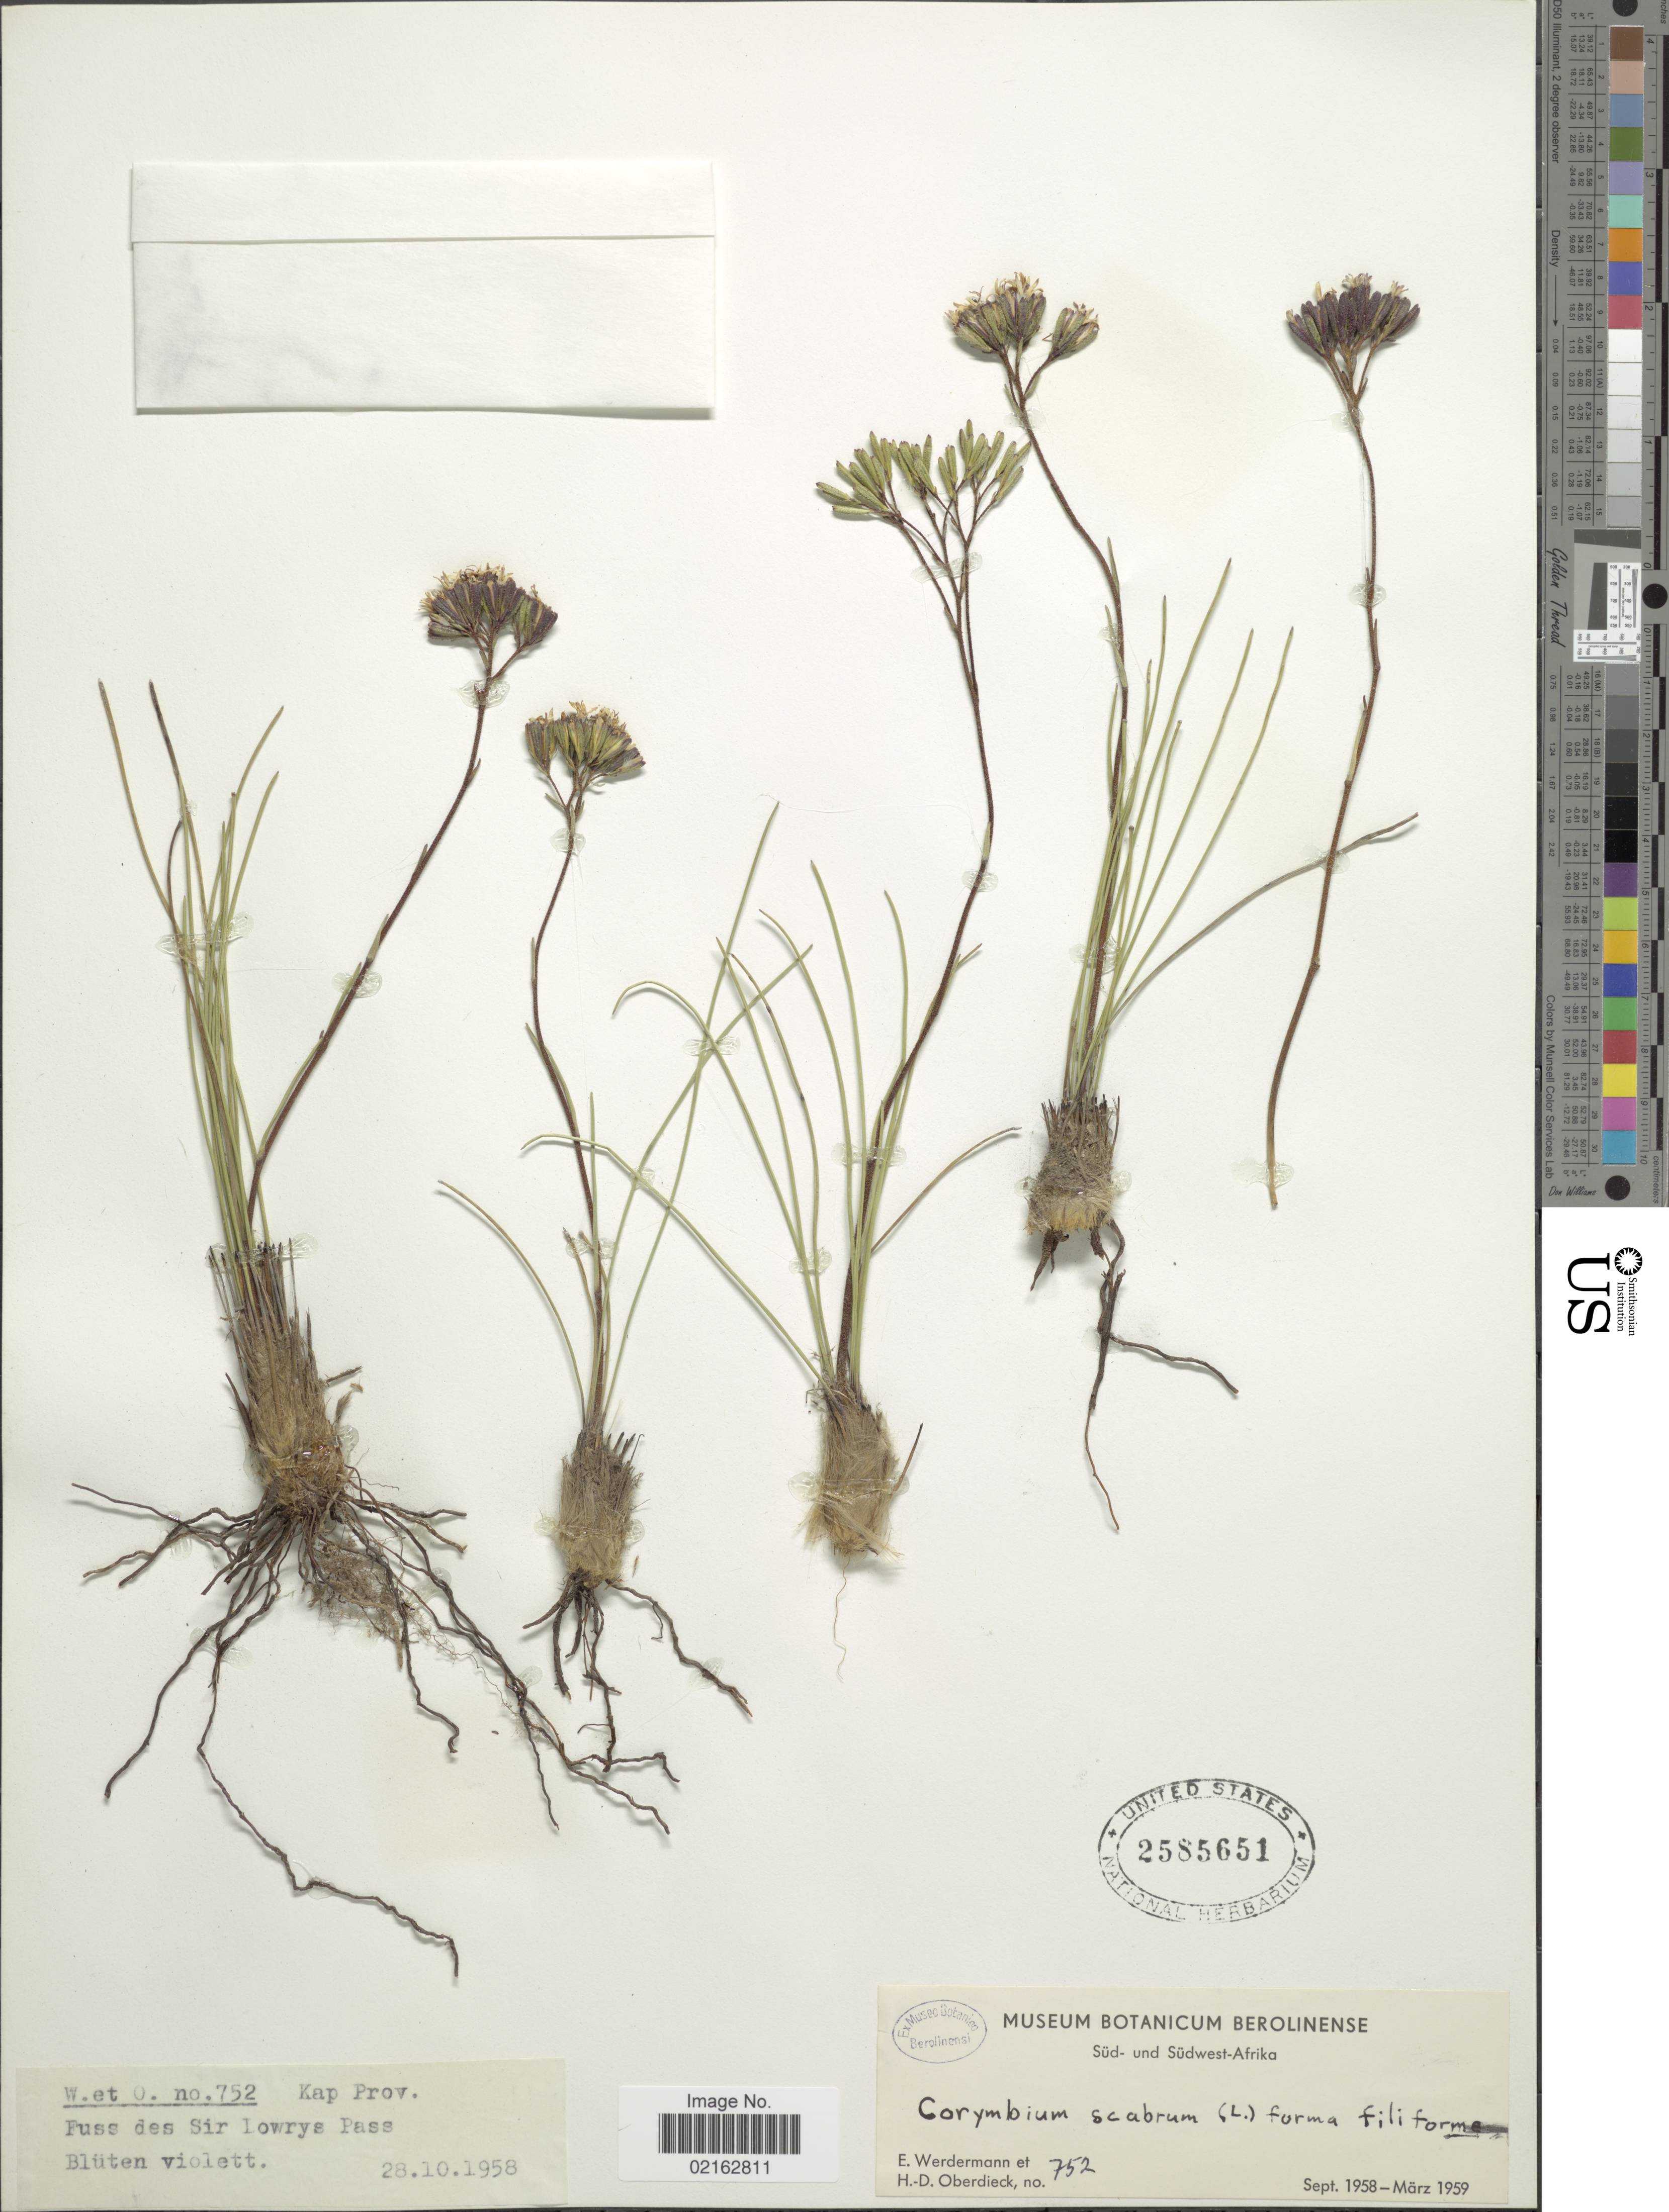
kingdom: Plantae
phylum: Tracheophyta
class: Magnoliopsida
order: Asterales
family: Asteraceae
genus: Corymbium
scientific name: Corymbium africanum var. gramineum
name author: (Burm. f.) Weitz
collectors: H. Oberdieck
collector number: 752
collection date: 1958-10-28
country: South Africa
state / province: Western Cape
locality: Süd- und Südwest-Afrika. Kap Prov. Fuss des Sir Lowrys Pass. Blüten violett.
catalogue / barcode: US 2585651